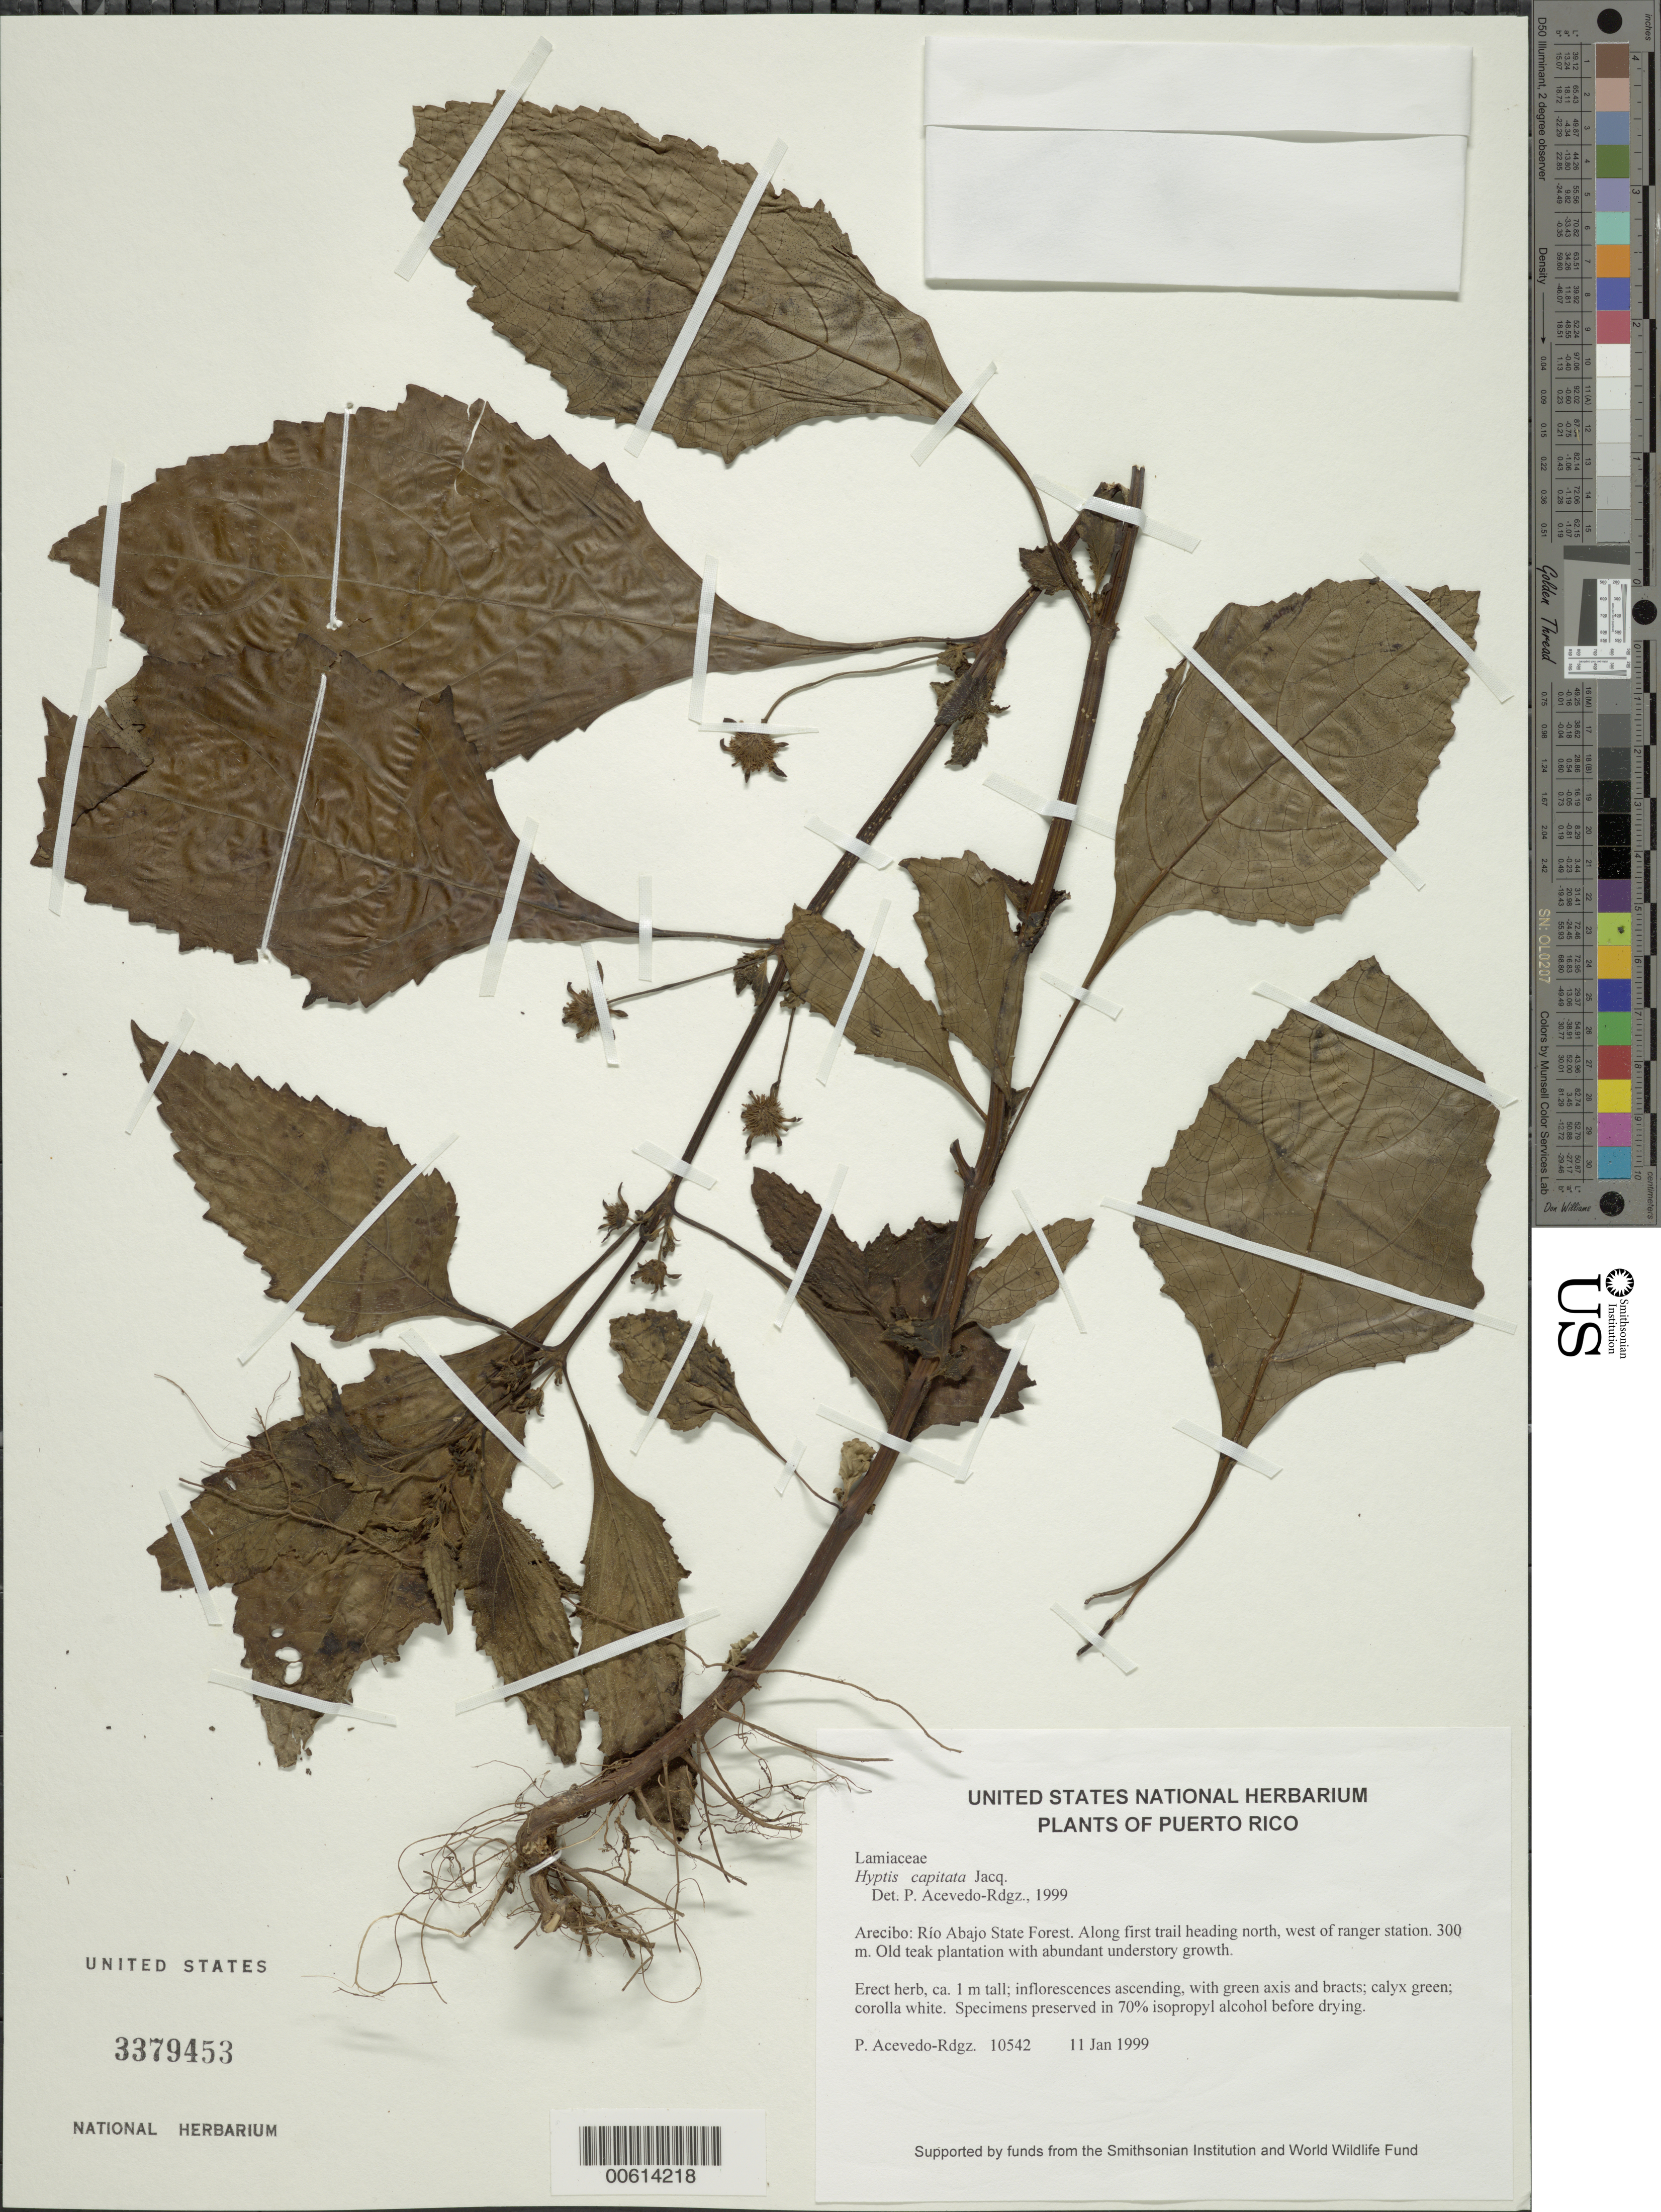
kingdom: Plantae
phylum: Tracheophyta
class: Magnoliopsida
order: Lamiales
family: Lamiaceae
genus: Hyptis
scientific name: Hyptis capitata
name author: Jacq.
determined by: Acevedo-Rodríguez, P., (BOT), Smithsonian Institution - National Museum of Natural History (UNITED STATES)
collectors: P. Acevedo-Rodr.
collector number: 10542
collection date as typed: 11 Jan 1999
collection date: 1999-01-11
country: Puerto Rico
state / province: Arecibo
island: Puerto Rico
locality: Arecibo; Río Abajo State Forest. Along first trail heading north, west of ranger station.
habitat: Old teak plantation with abundant understory growth.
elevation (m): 300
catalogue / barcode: US 3379453